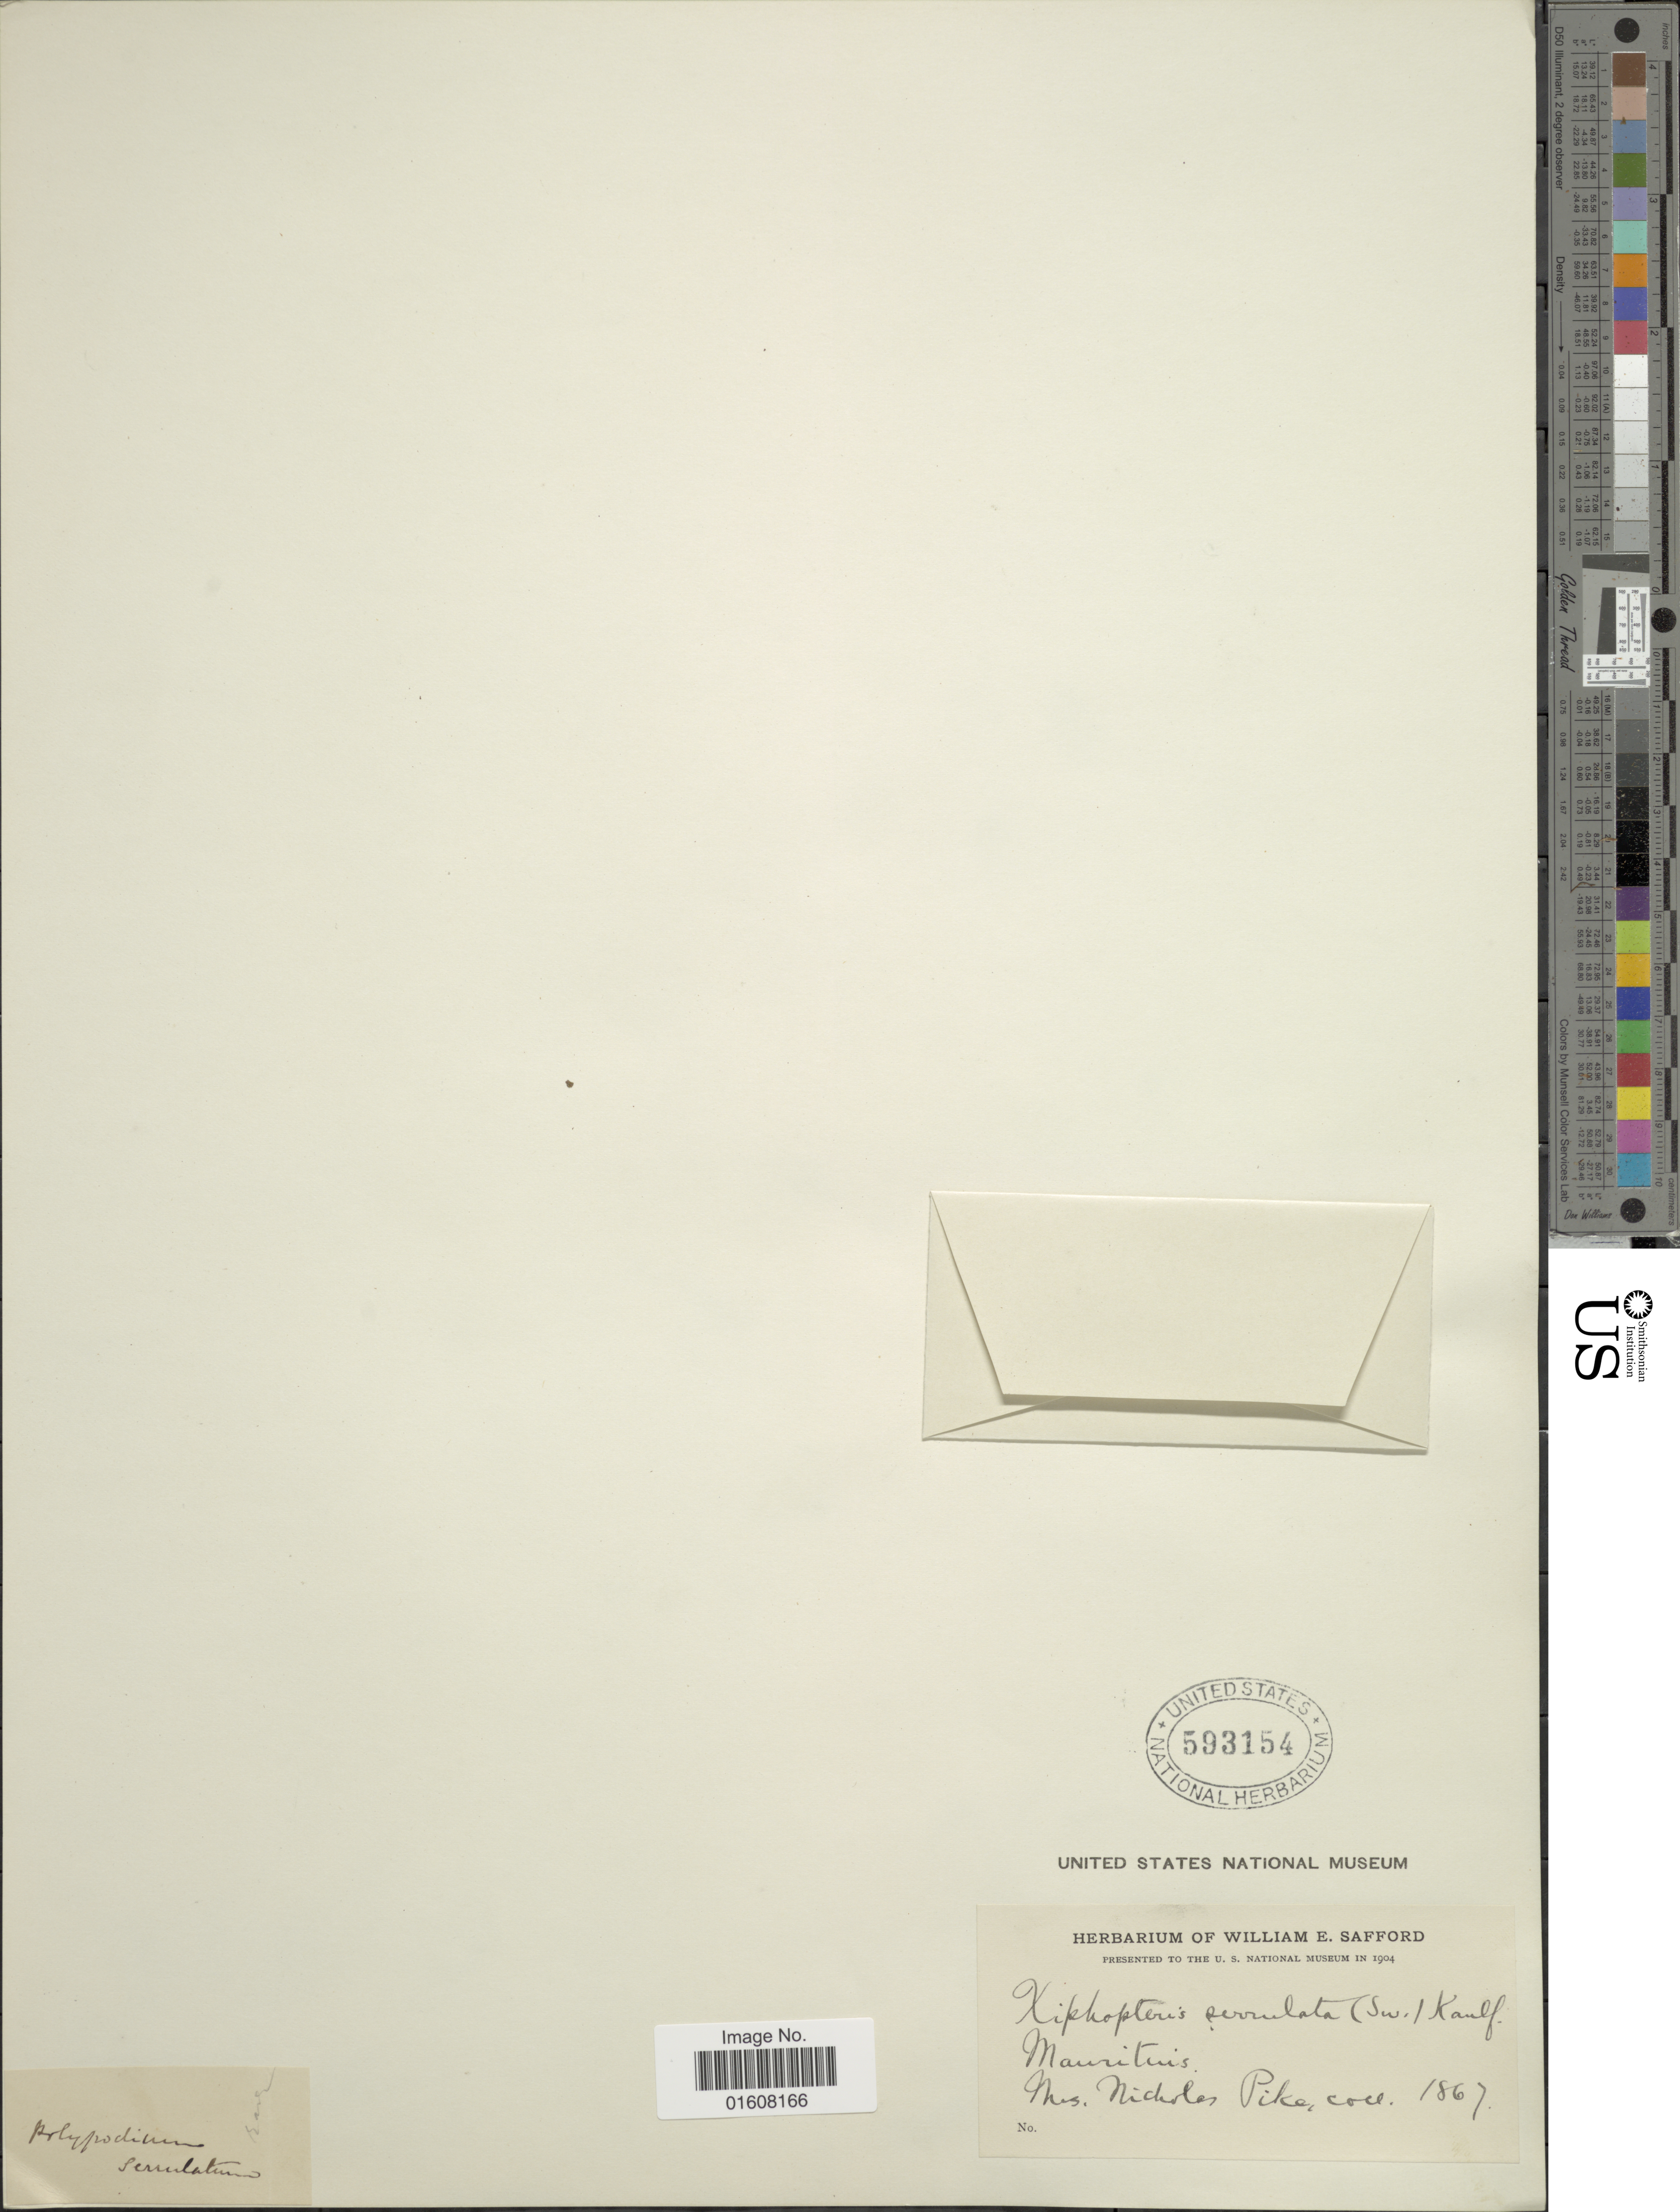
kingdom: Plantae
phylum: Tracheophyta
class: Polypodiopsida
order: Polypodiales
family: Polypodiaceae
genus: Cochlidium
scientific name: Cochlidium serrulatum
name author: (Sw.) L.E. Bishop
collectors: N. Pike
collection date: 1867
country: Mauritius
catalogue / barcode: US 593154